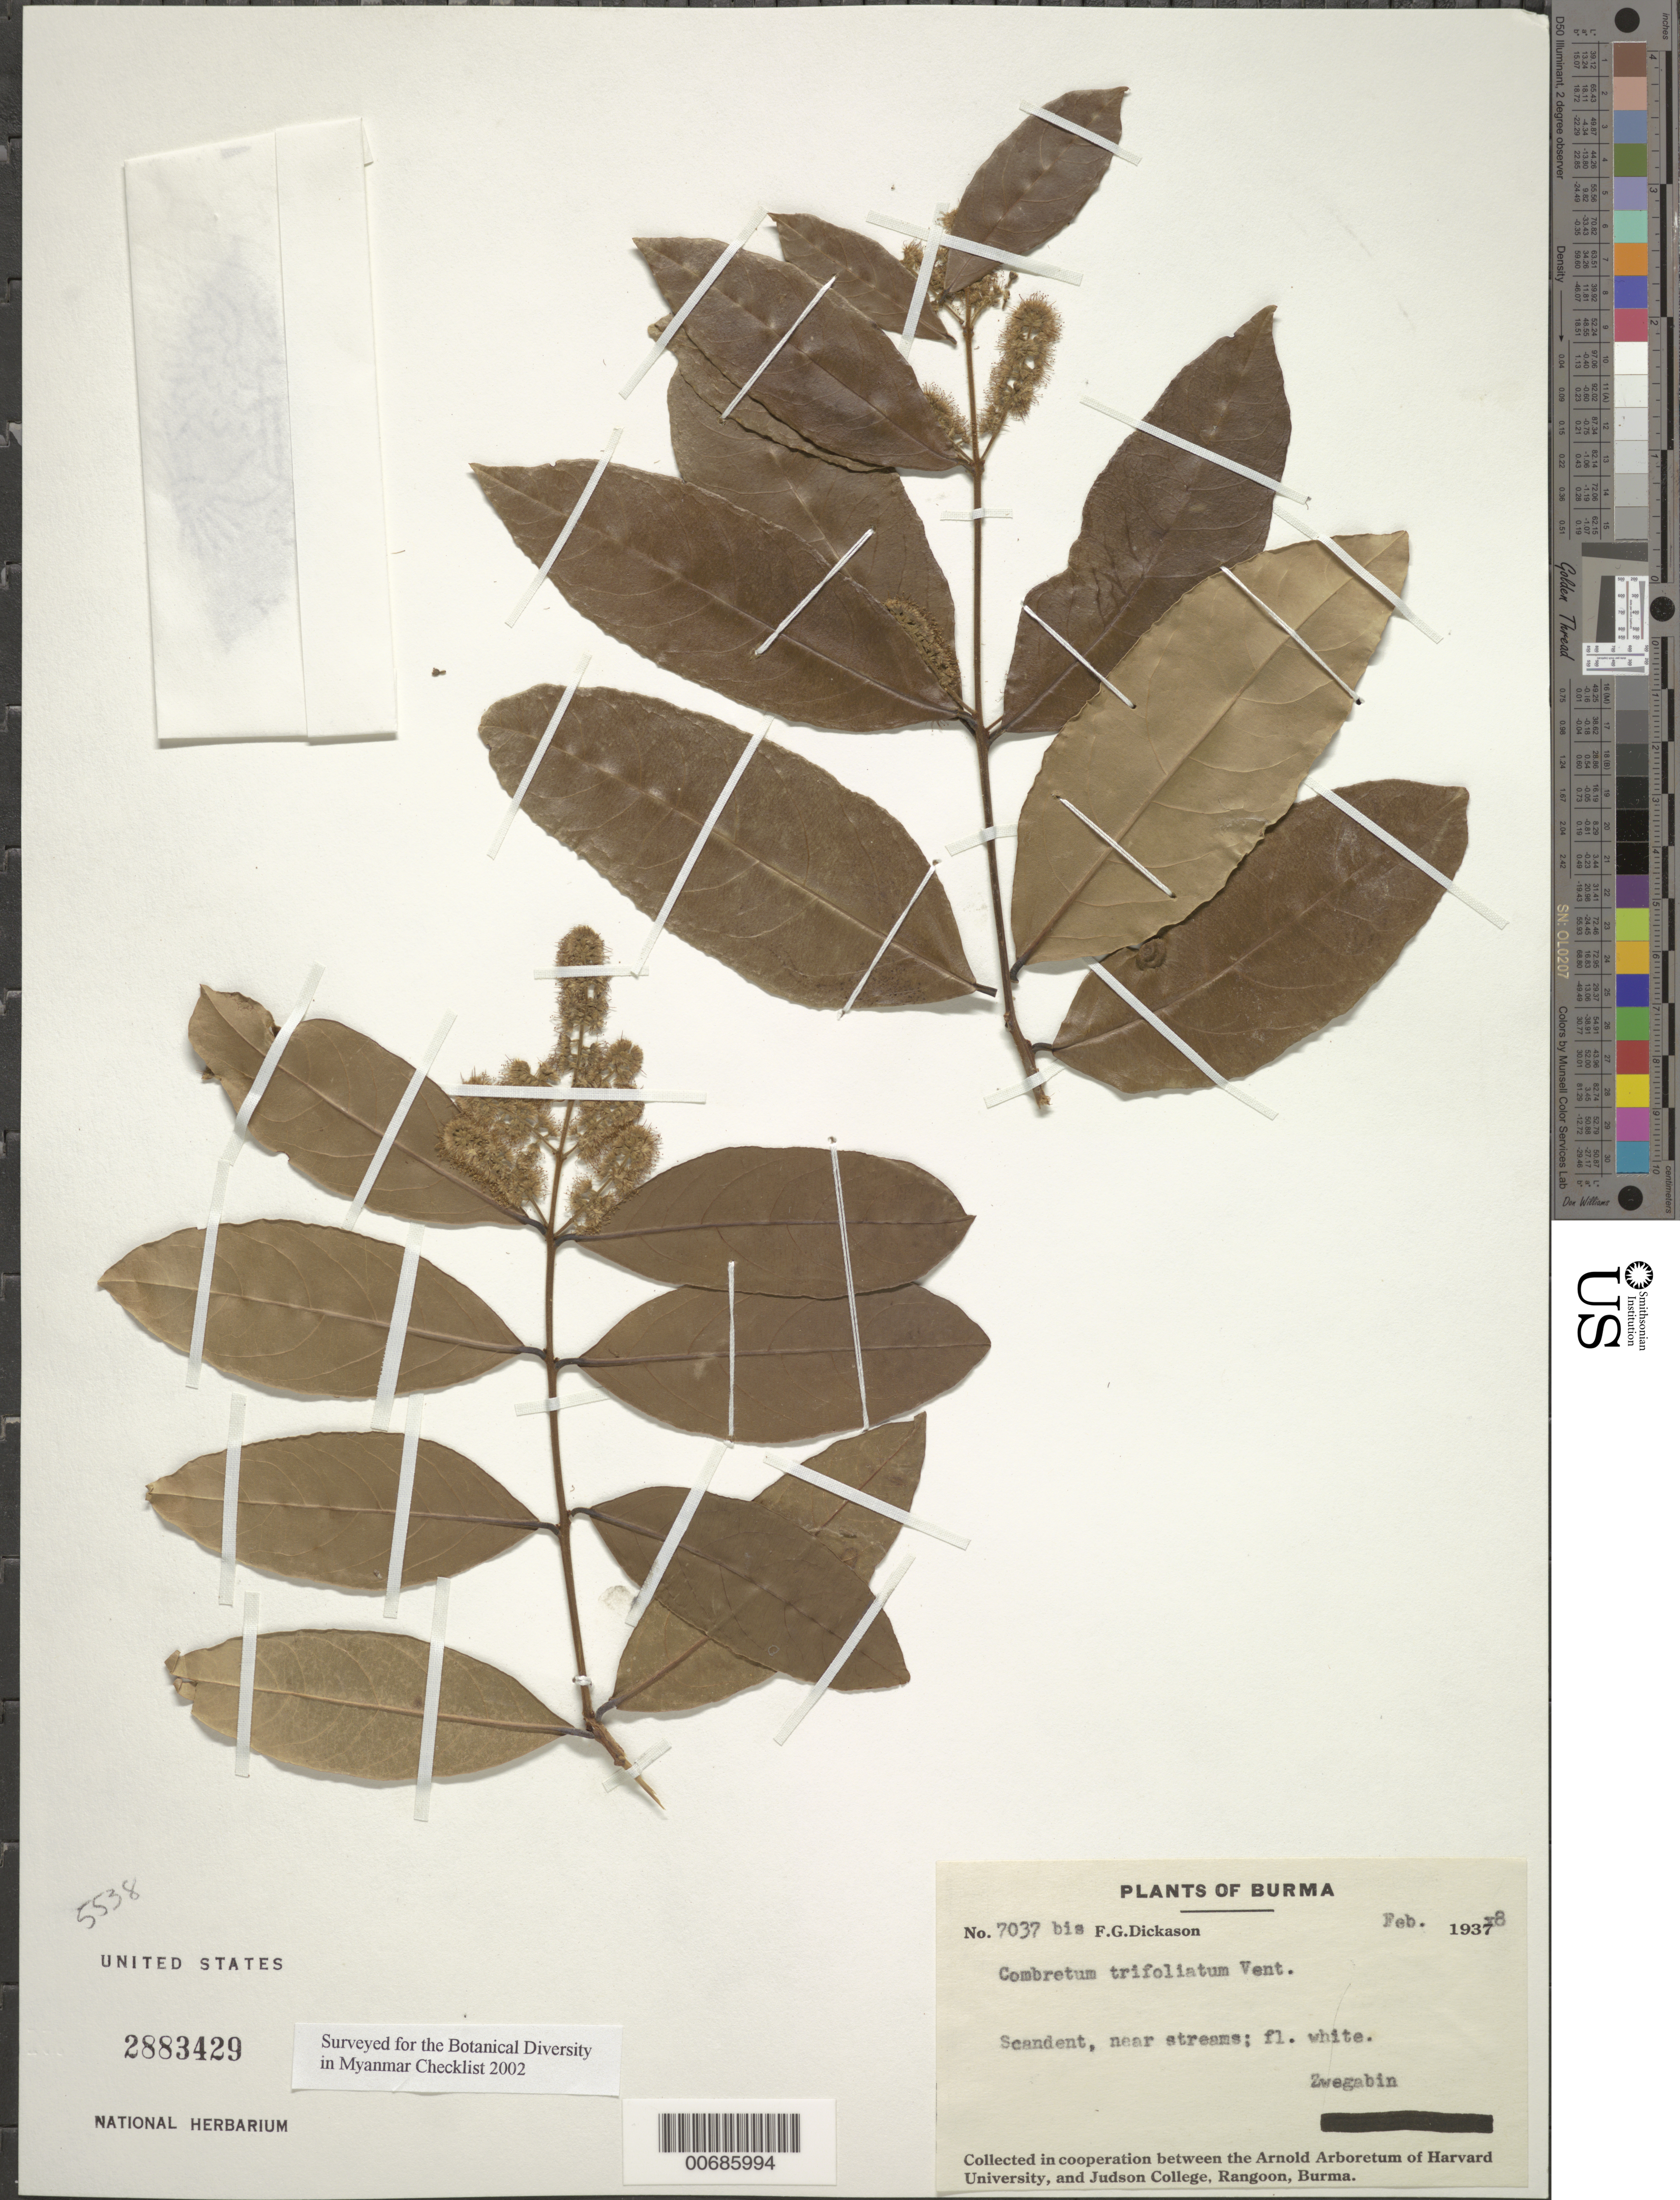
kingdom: Plantae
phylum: Tracheophyta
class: Magnoliopsida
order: Myrtales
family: Combretaceae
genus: Combretum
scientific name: Combretum trifoliatum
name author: Vent.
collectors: F. Dickason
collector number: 7037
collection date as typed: Feb 1938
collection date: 1938-02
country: Myanmar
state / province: Kawthule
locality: Zwegabin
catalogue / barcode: US 2883429